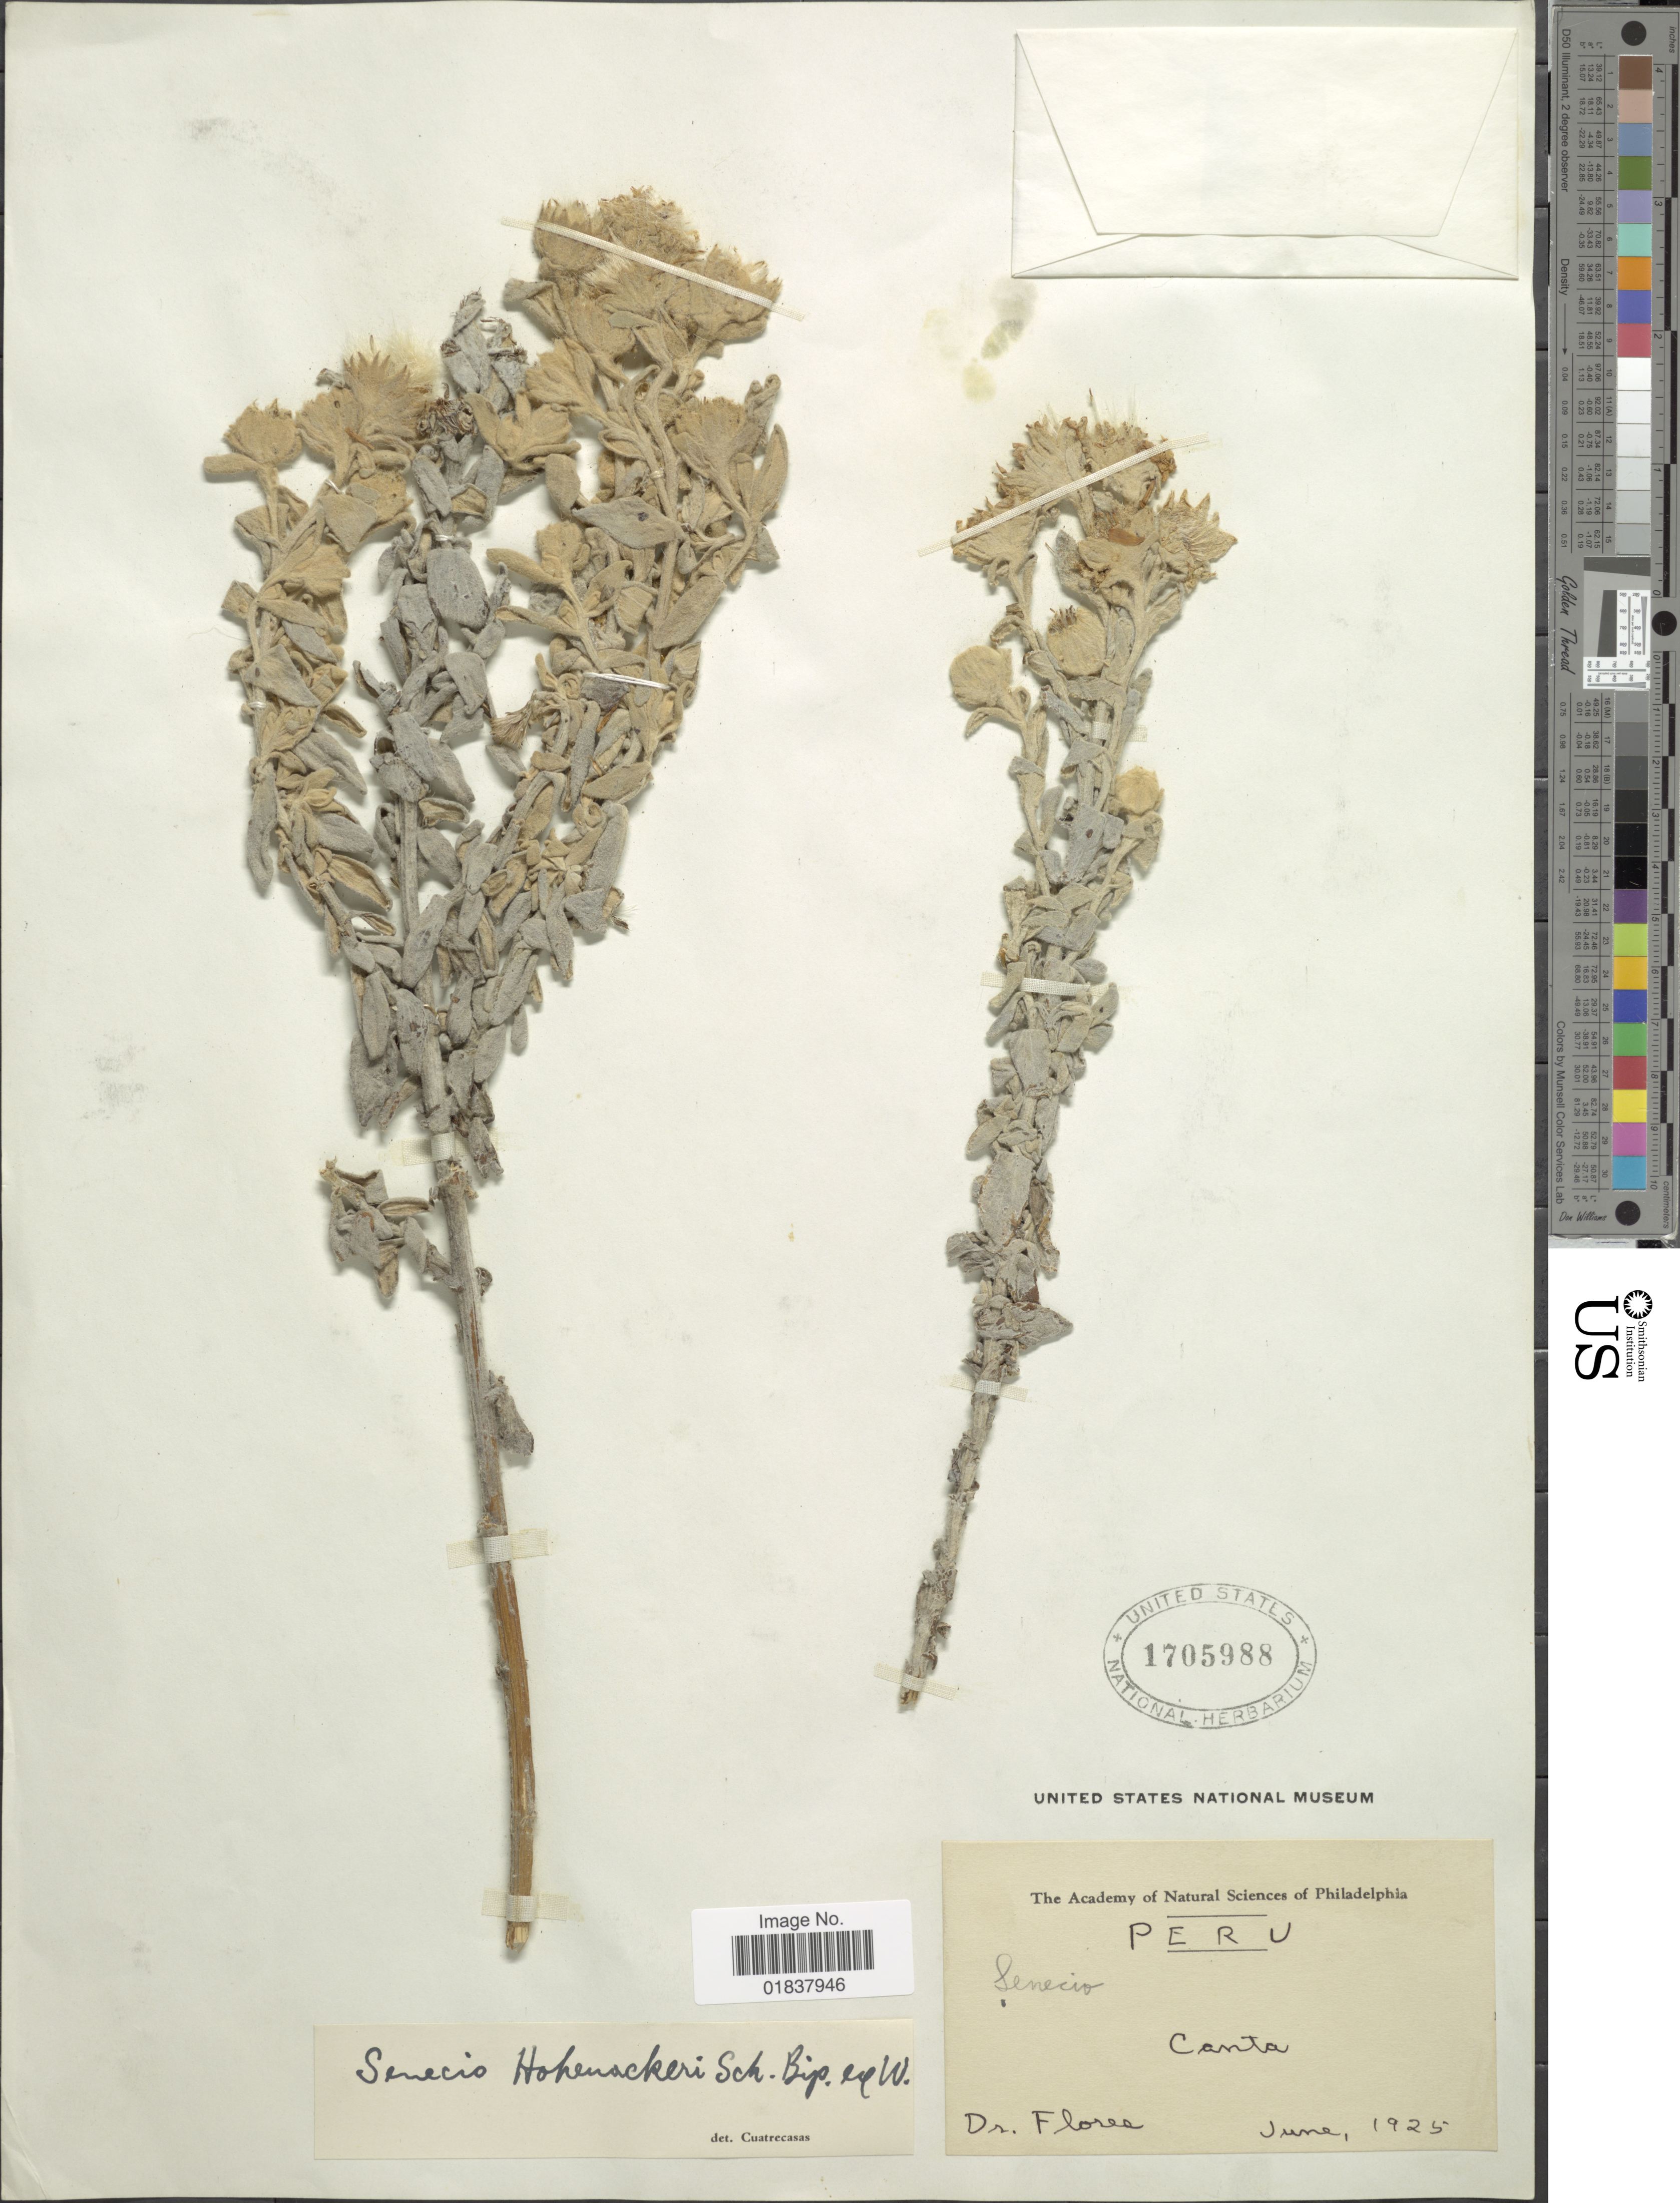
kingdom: Plantae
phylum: Tracheophyta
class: Magnoliopsida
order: Asterales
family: Asteraceae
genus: Senecio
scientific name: Senecio hohenackeri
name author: Sch. Bip.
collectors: -. Flores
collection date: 1925-06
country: Peru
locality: Canta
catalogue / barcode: US 1705988